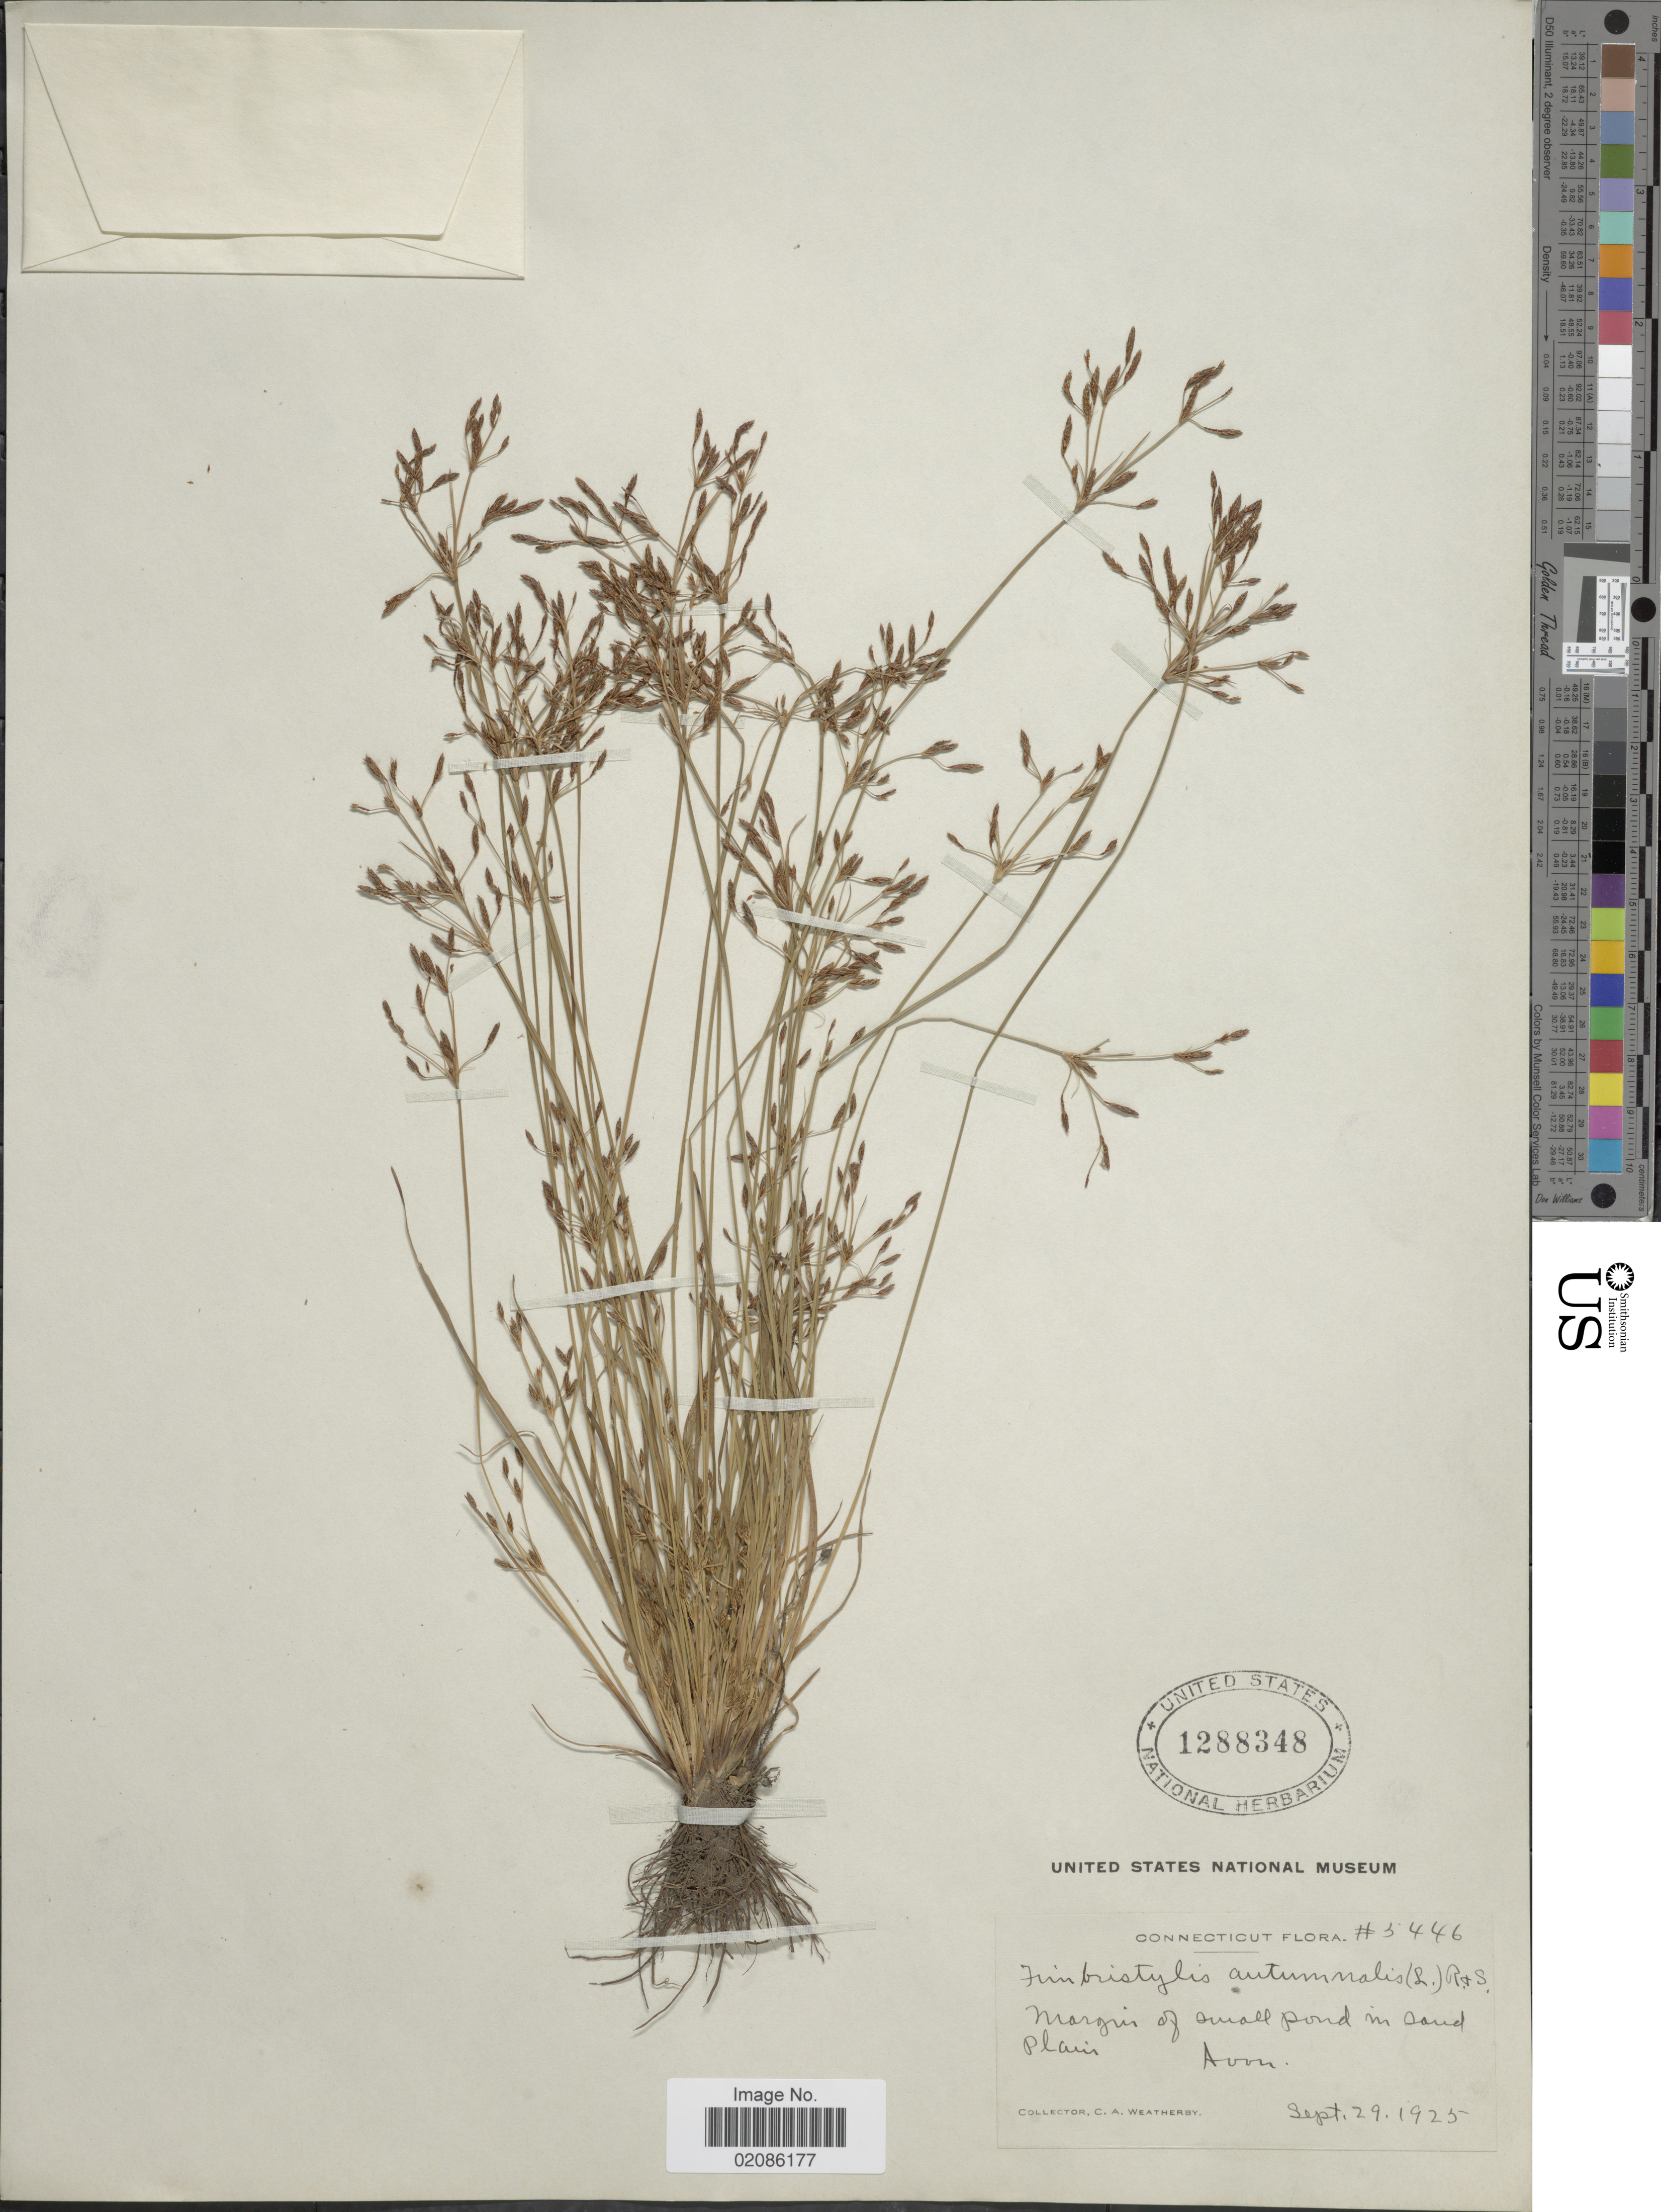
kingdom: Plantae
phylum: Tracheophyta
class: Liliopsida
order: Poales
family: Cyperaceae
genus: Fimbristylis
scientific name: Fimbristylis autumnalis (L.) Roem. & Schult.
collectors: C. A. Weatherby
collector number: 5446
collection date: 1925-09-29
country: United States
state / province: Connecticut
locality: Margin of small pond in sand plain, Avon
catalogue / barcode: US 1288348